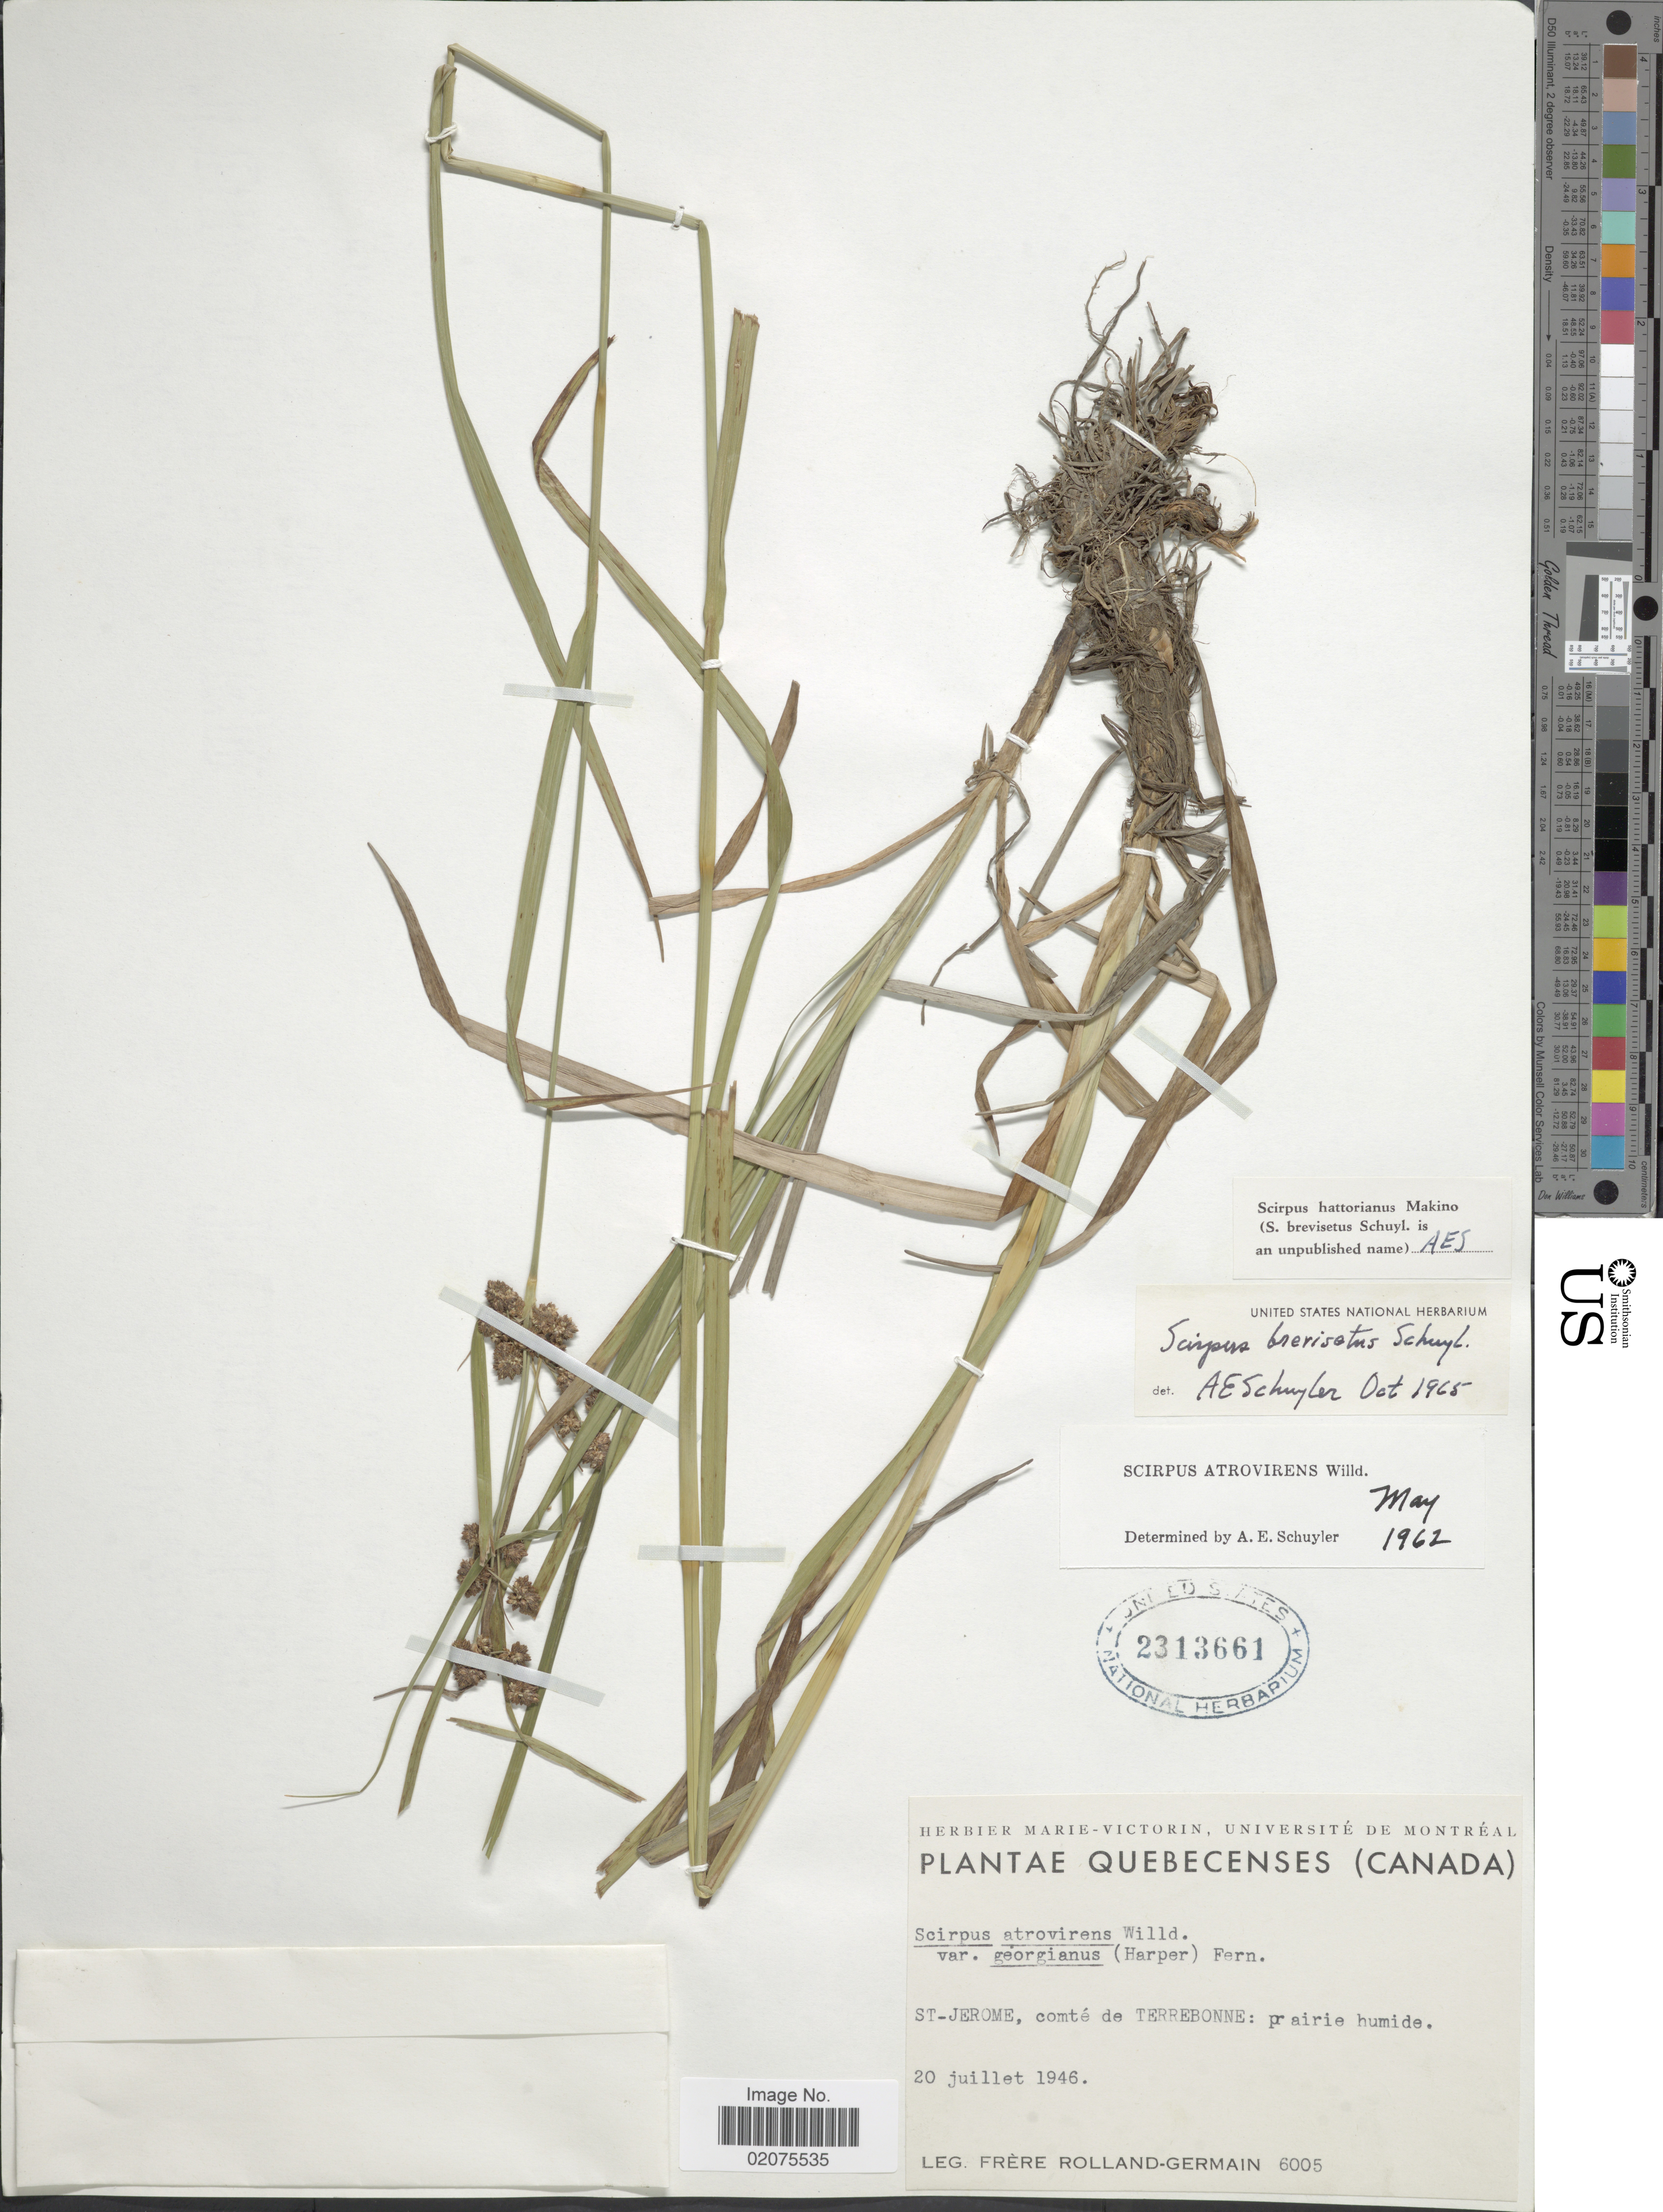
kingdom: Plantae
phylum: Tracheophyta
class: Liliopsida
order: Poales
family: Cyperaceae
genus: Scirpus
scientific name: Scirpus hattorianus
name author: Makino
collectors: Rolland-Germain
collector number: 6005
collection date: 1946-07-20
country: Canada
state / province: Quebec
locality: Quebecenses. St-Jerome, comte de Terrebonne: prairie humide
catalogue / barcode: US 2313661